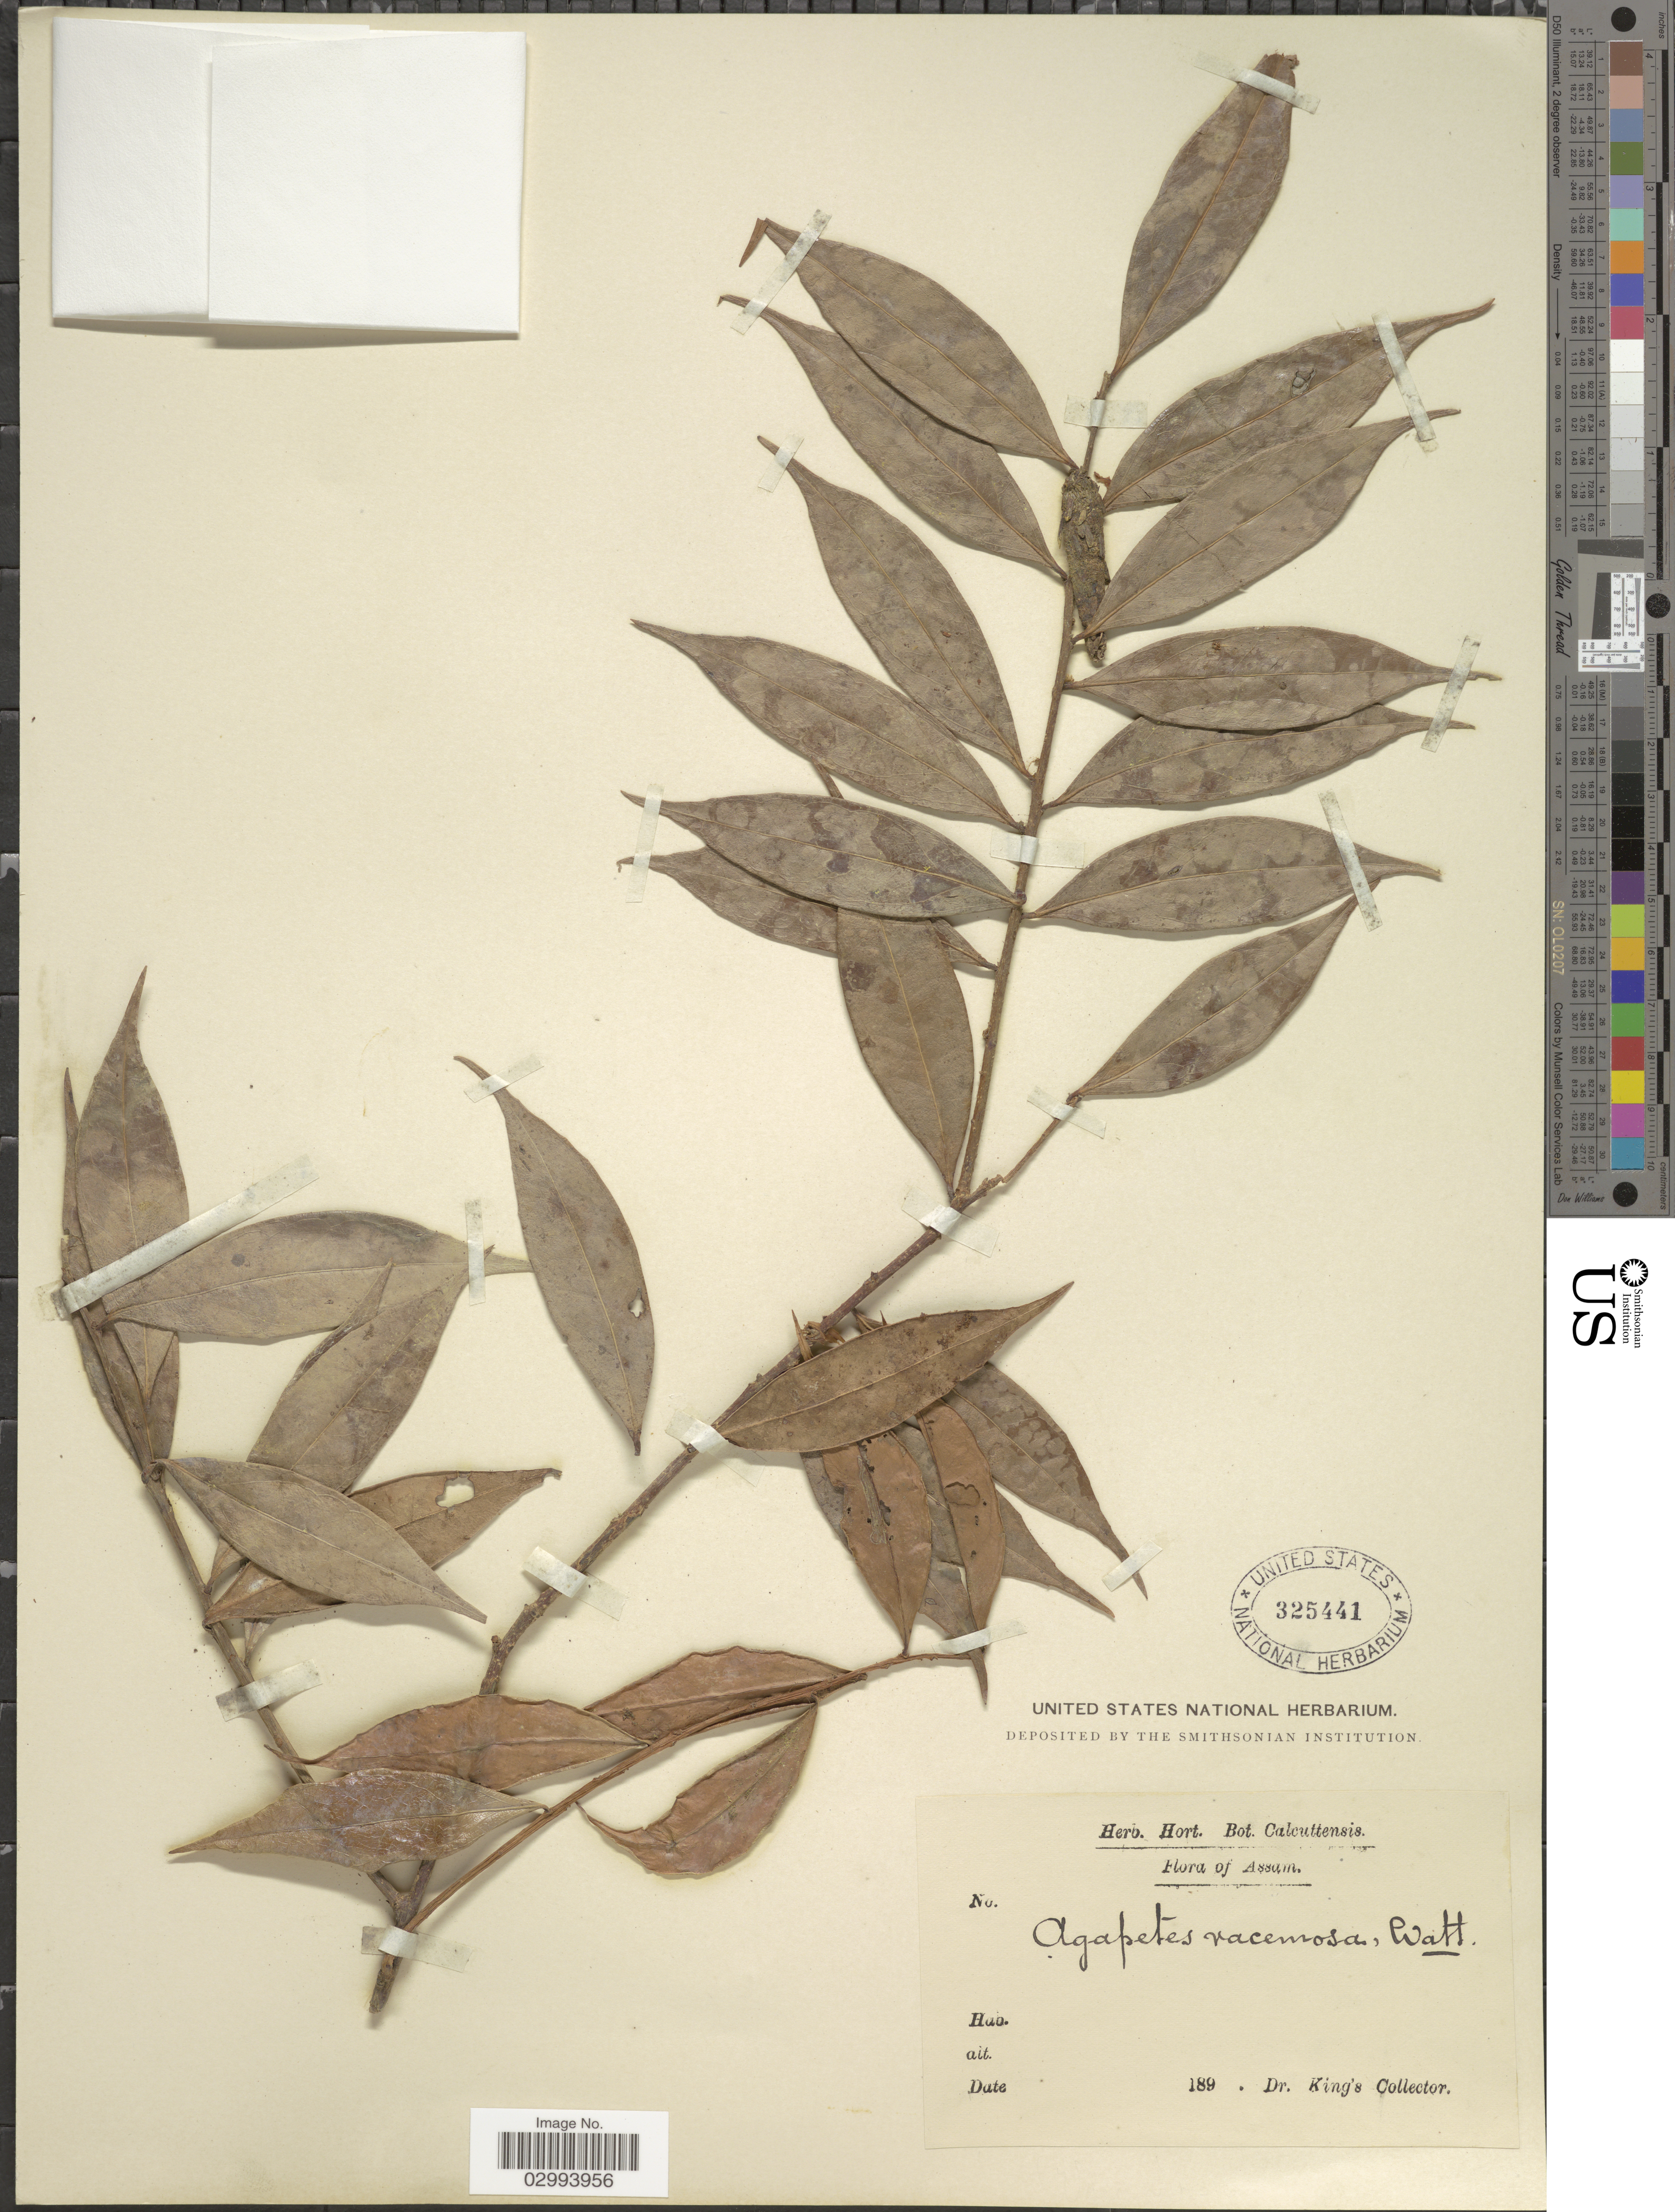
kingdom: Plantae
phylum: Tracheophyta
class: Magnoliopsida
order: Ericales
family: Ericaceae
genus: Agapetes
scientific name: Agapetes racemosa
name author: Watt ex Kanjilal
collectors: Dr. King's collector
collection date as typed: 189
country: India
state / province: Assam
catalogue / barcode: US 325441